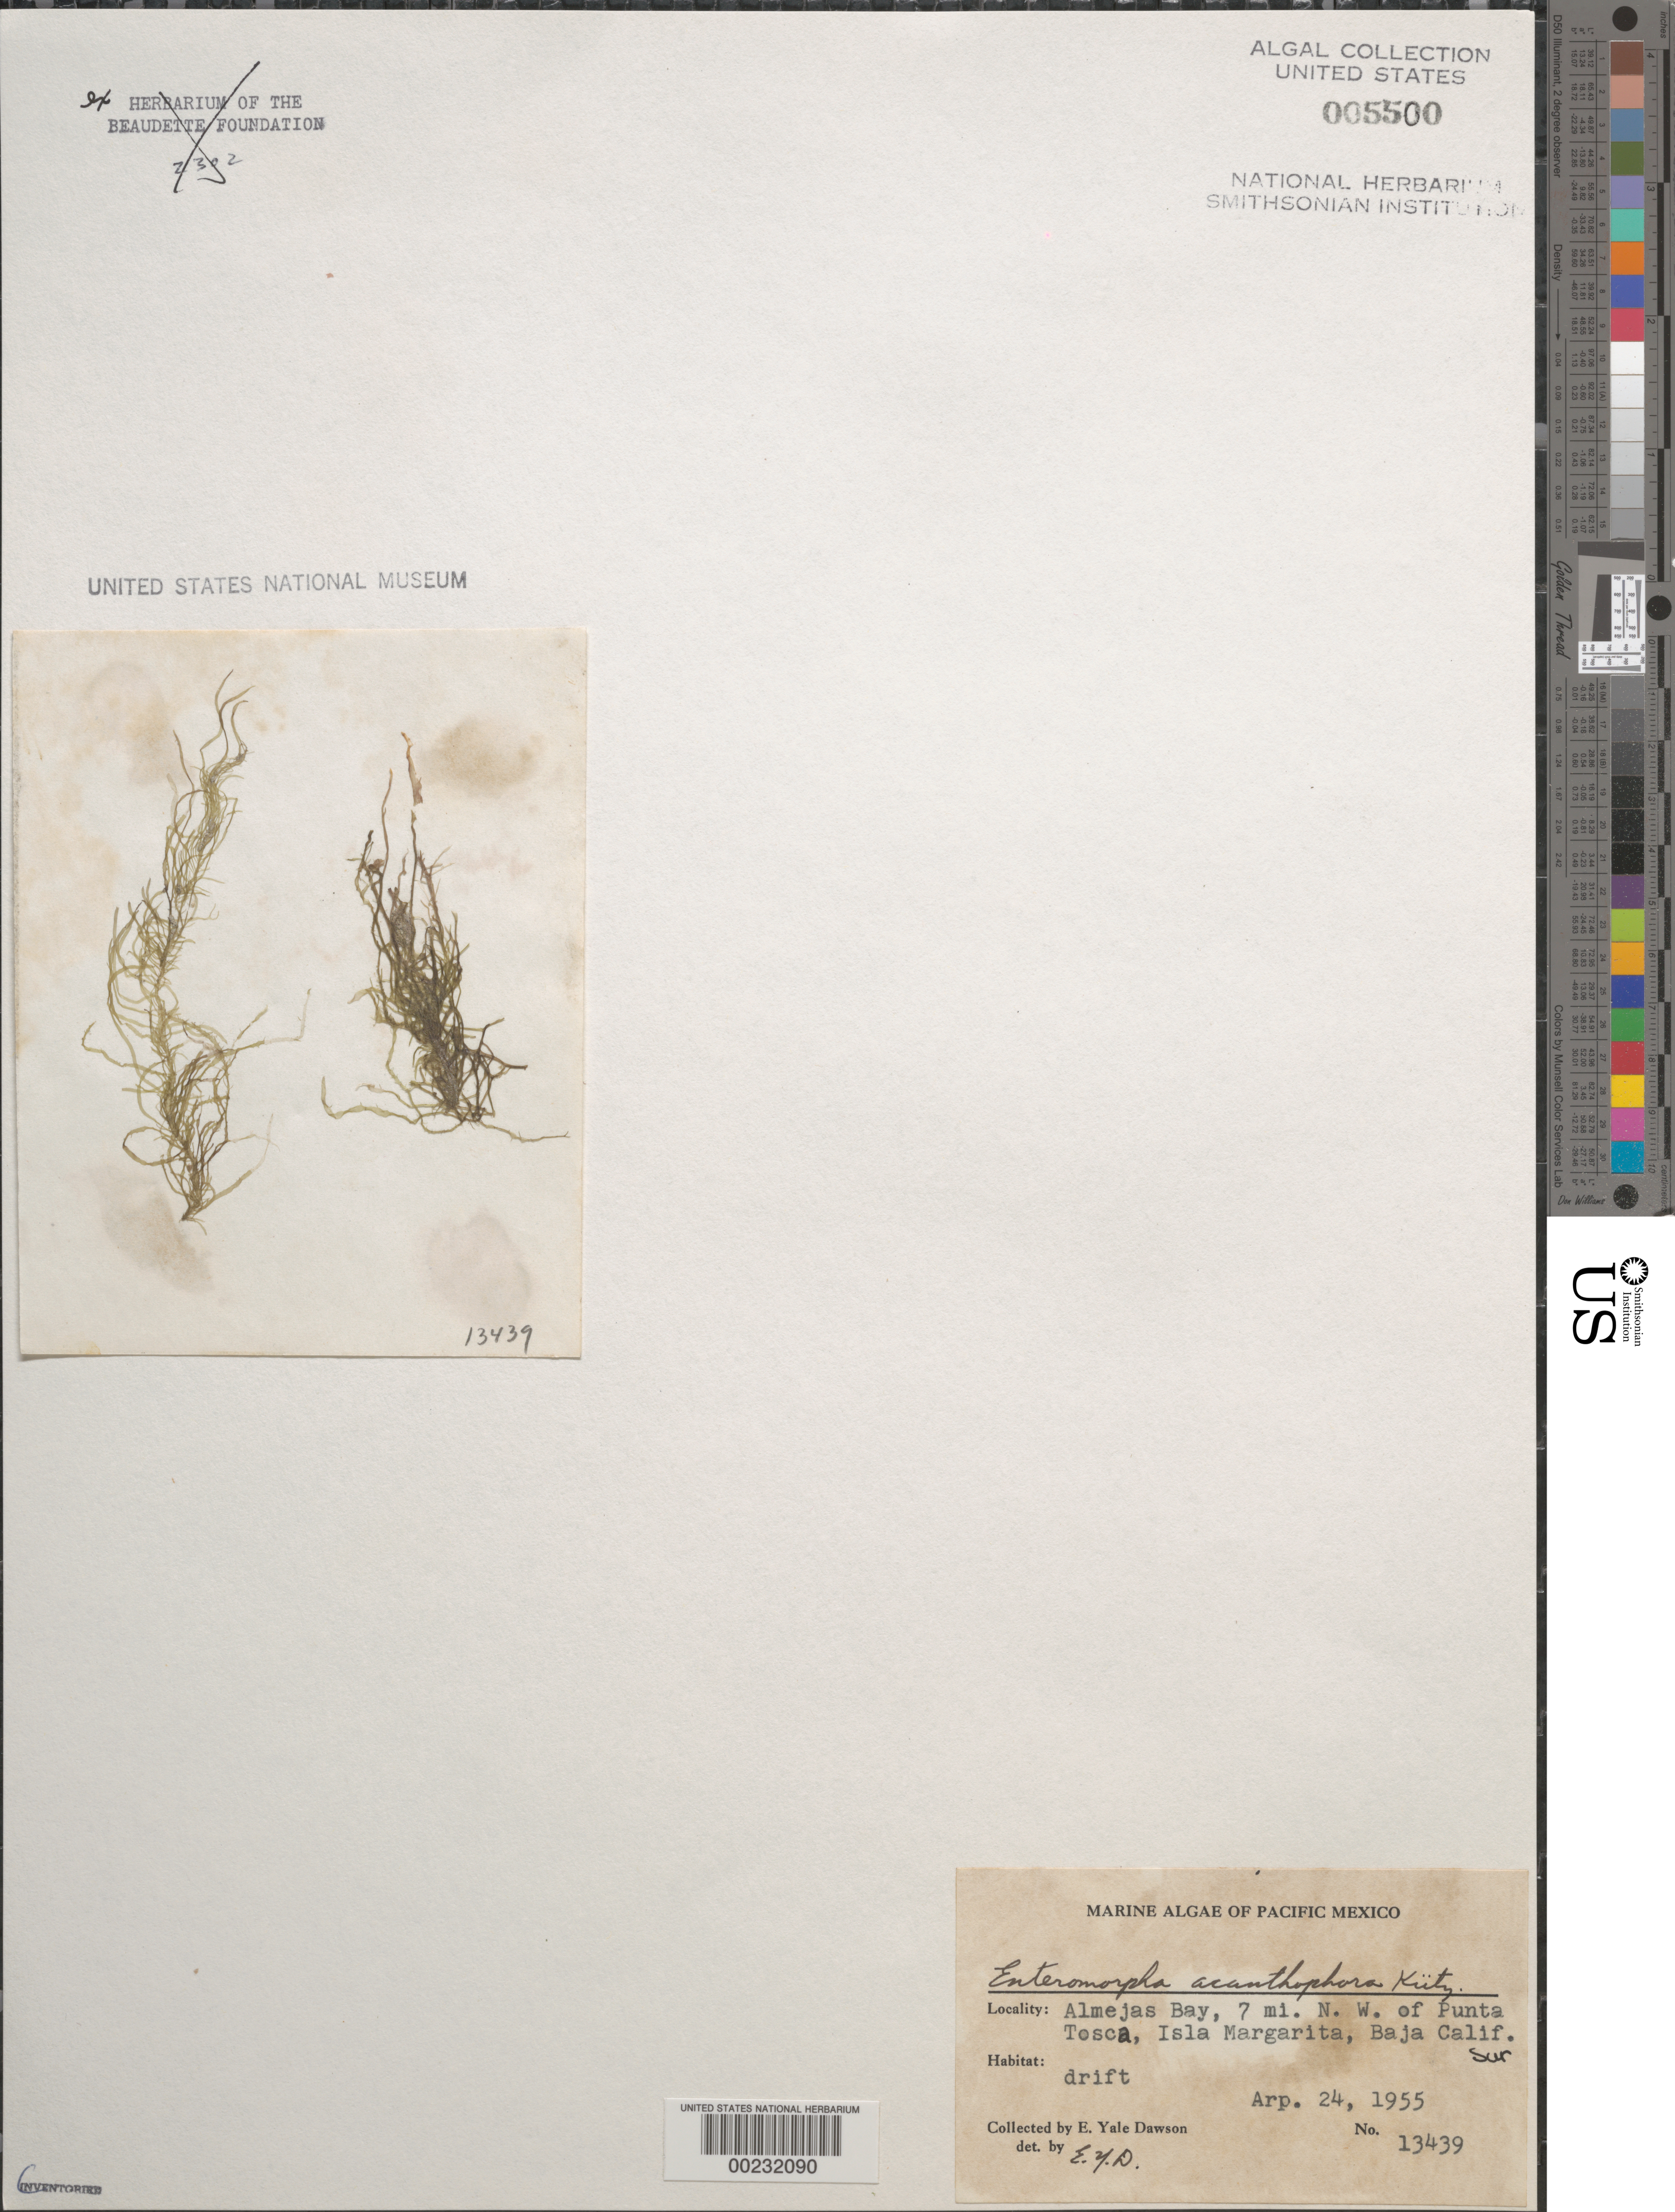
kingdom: Plantae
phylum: Chlorophyta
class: Ulvophyceae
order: Ulvales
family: Ulvaceae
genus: Ulva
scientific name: Ulva acanthophora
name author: (Kütz.) H.S. Hayden et al.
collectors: E. Y. Dawson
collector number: EYD 13439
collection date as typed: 24 Apr 1955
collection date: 1955-04-24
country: Mexico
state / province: Baja California Sur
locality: Almejas Bay, 7 miles NW of Punta Tosca, Isla Margarita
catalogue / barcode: US 5500